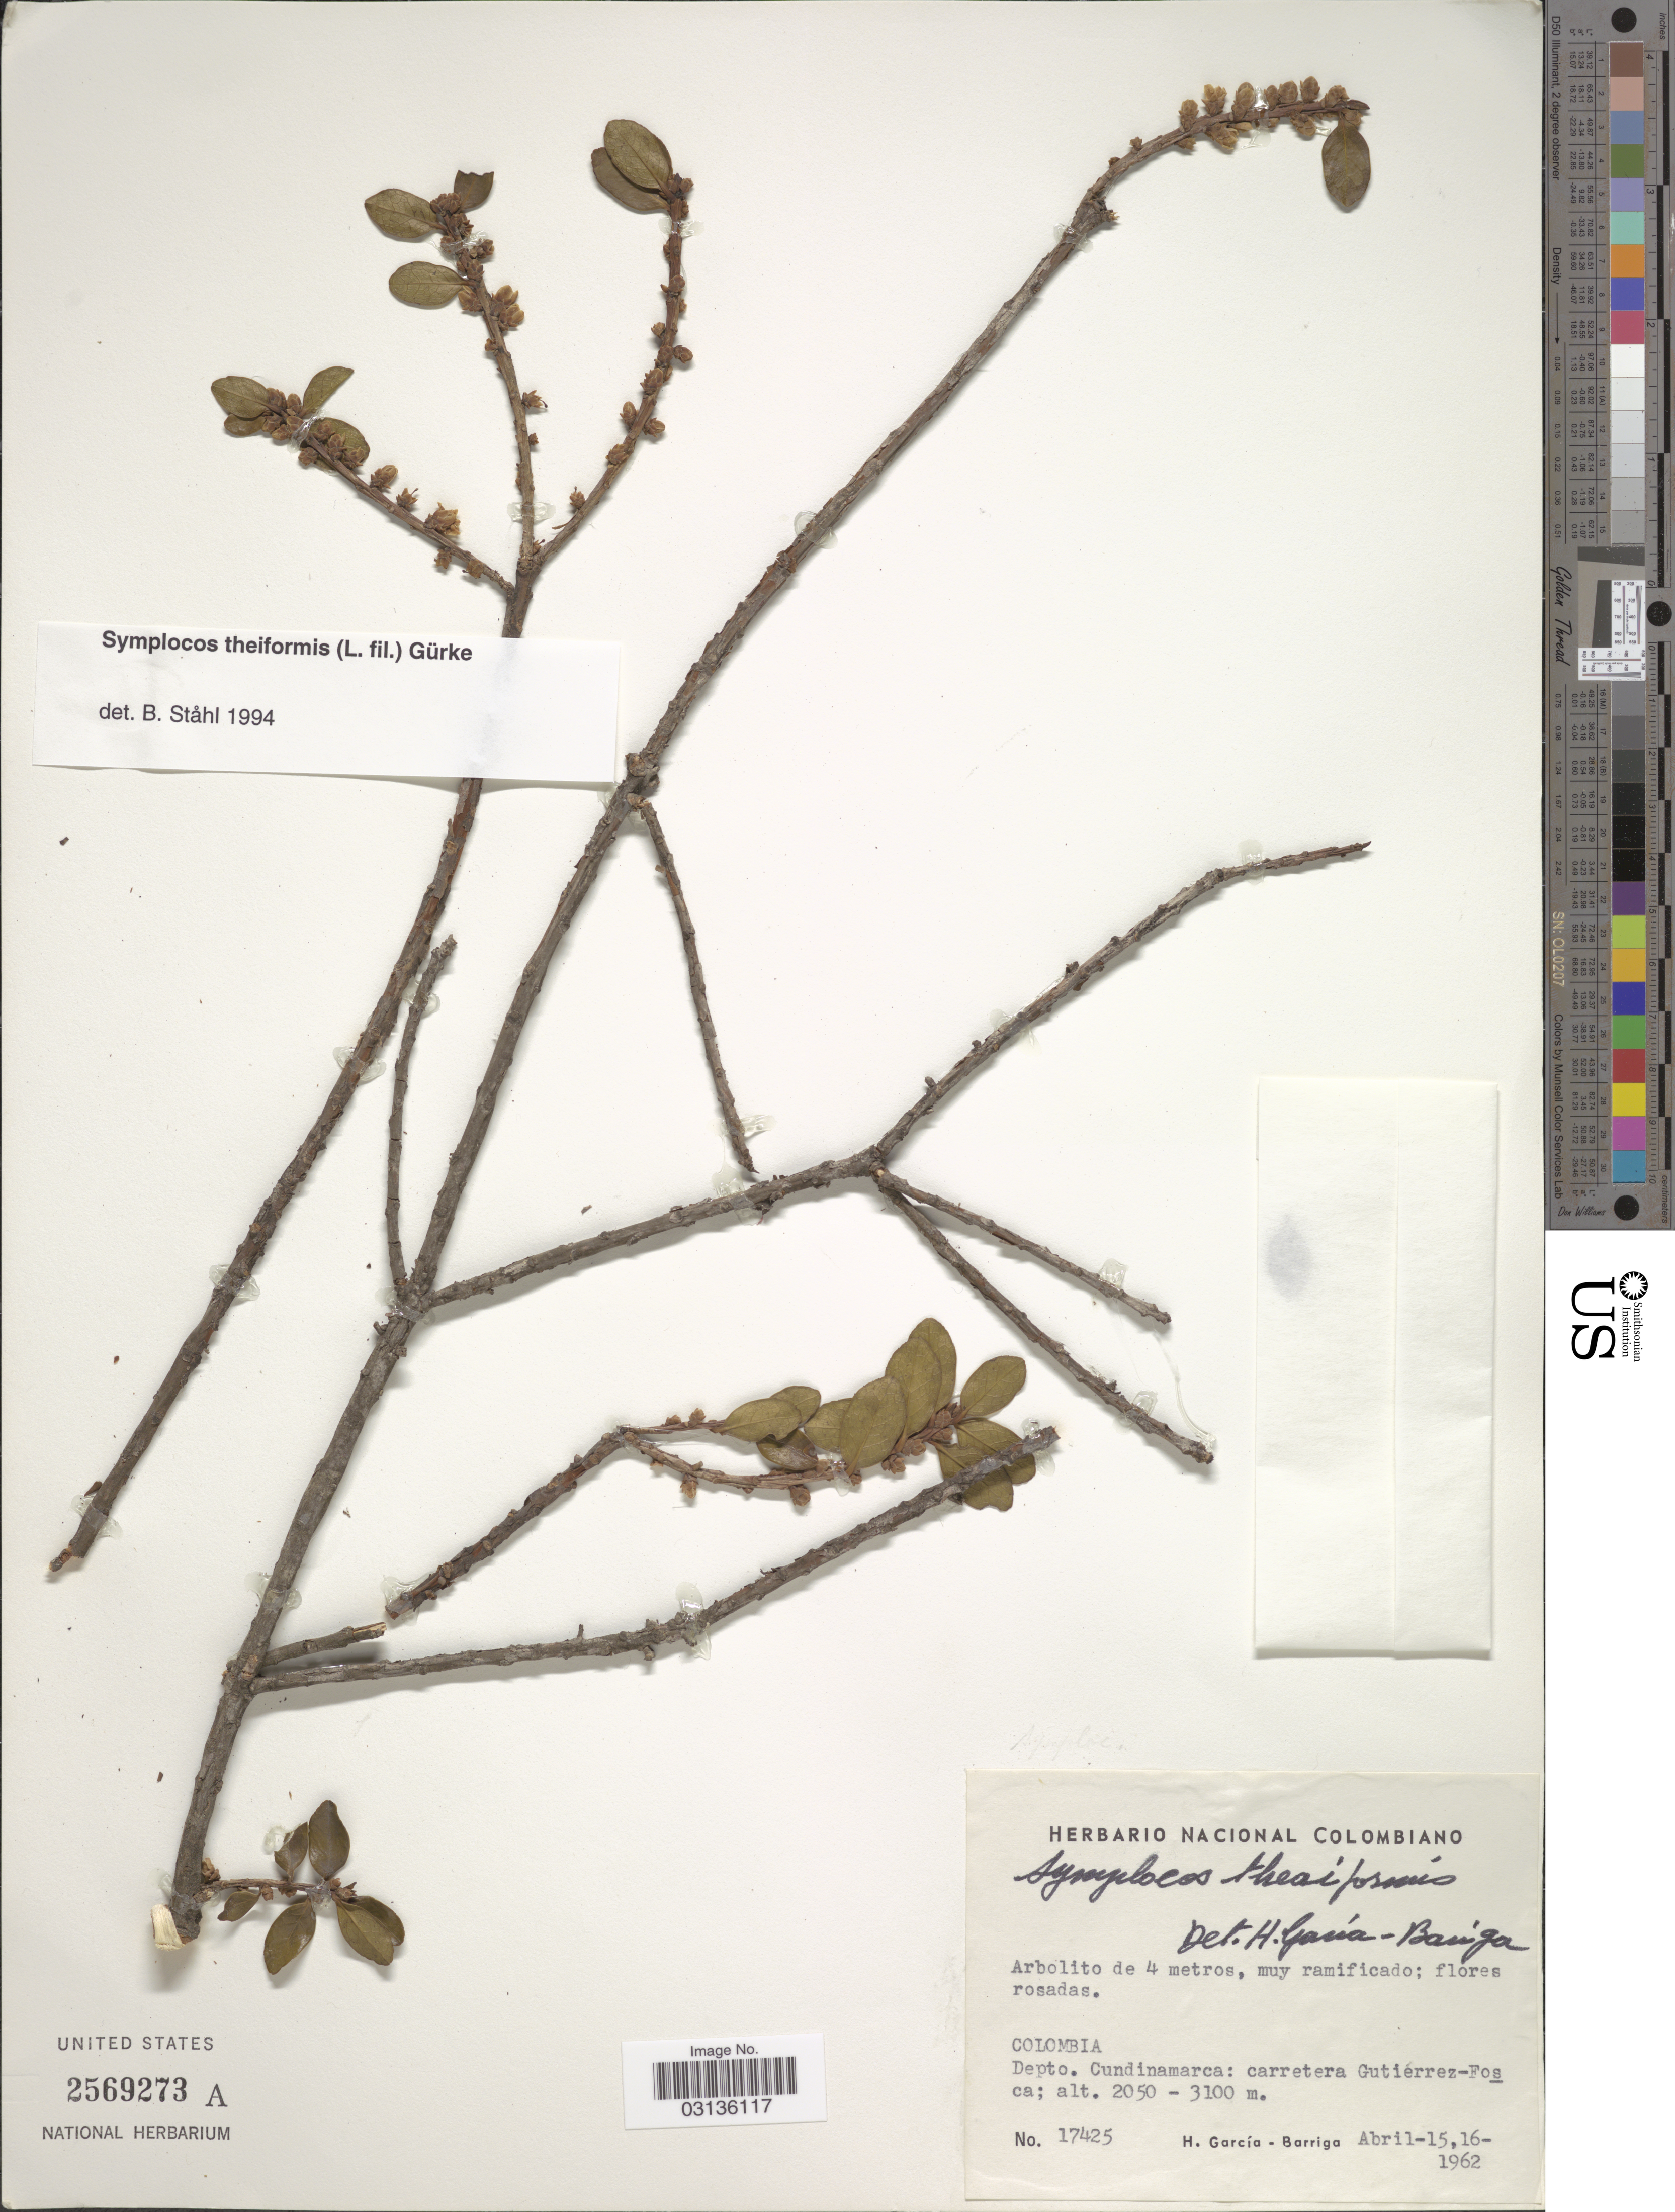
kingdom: Plantae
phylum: Tracheophyta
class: Magnoliopsida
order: Ericales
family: Symplocaceae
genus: Symplocos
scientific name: Symplocos theiformis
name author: (L. f.) Oken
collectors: H. García Barriga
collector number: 17425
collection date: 1962-04-15/1962-04-16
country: Colombia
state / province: Cundinamarca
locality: Depto. Cundinamarca: carretera Gutierrez-Fosca.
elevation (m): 2050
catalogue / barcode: US 2569273A